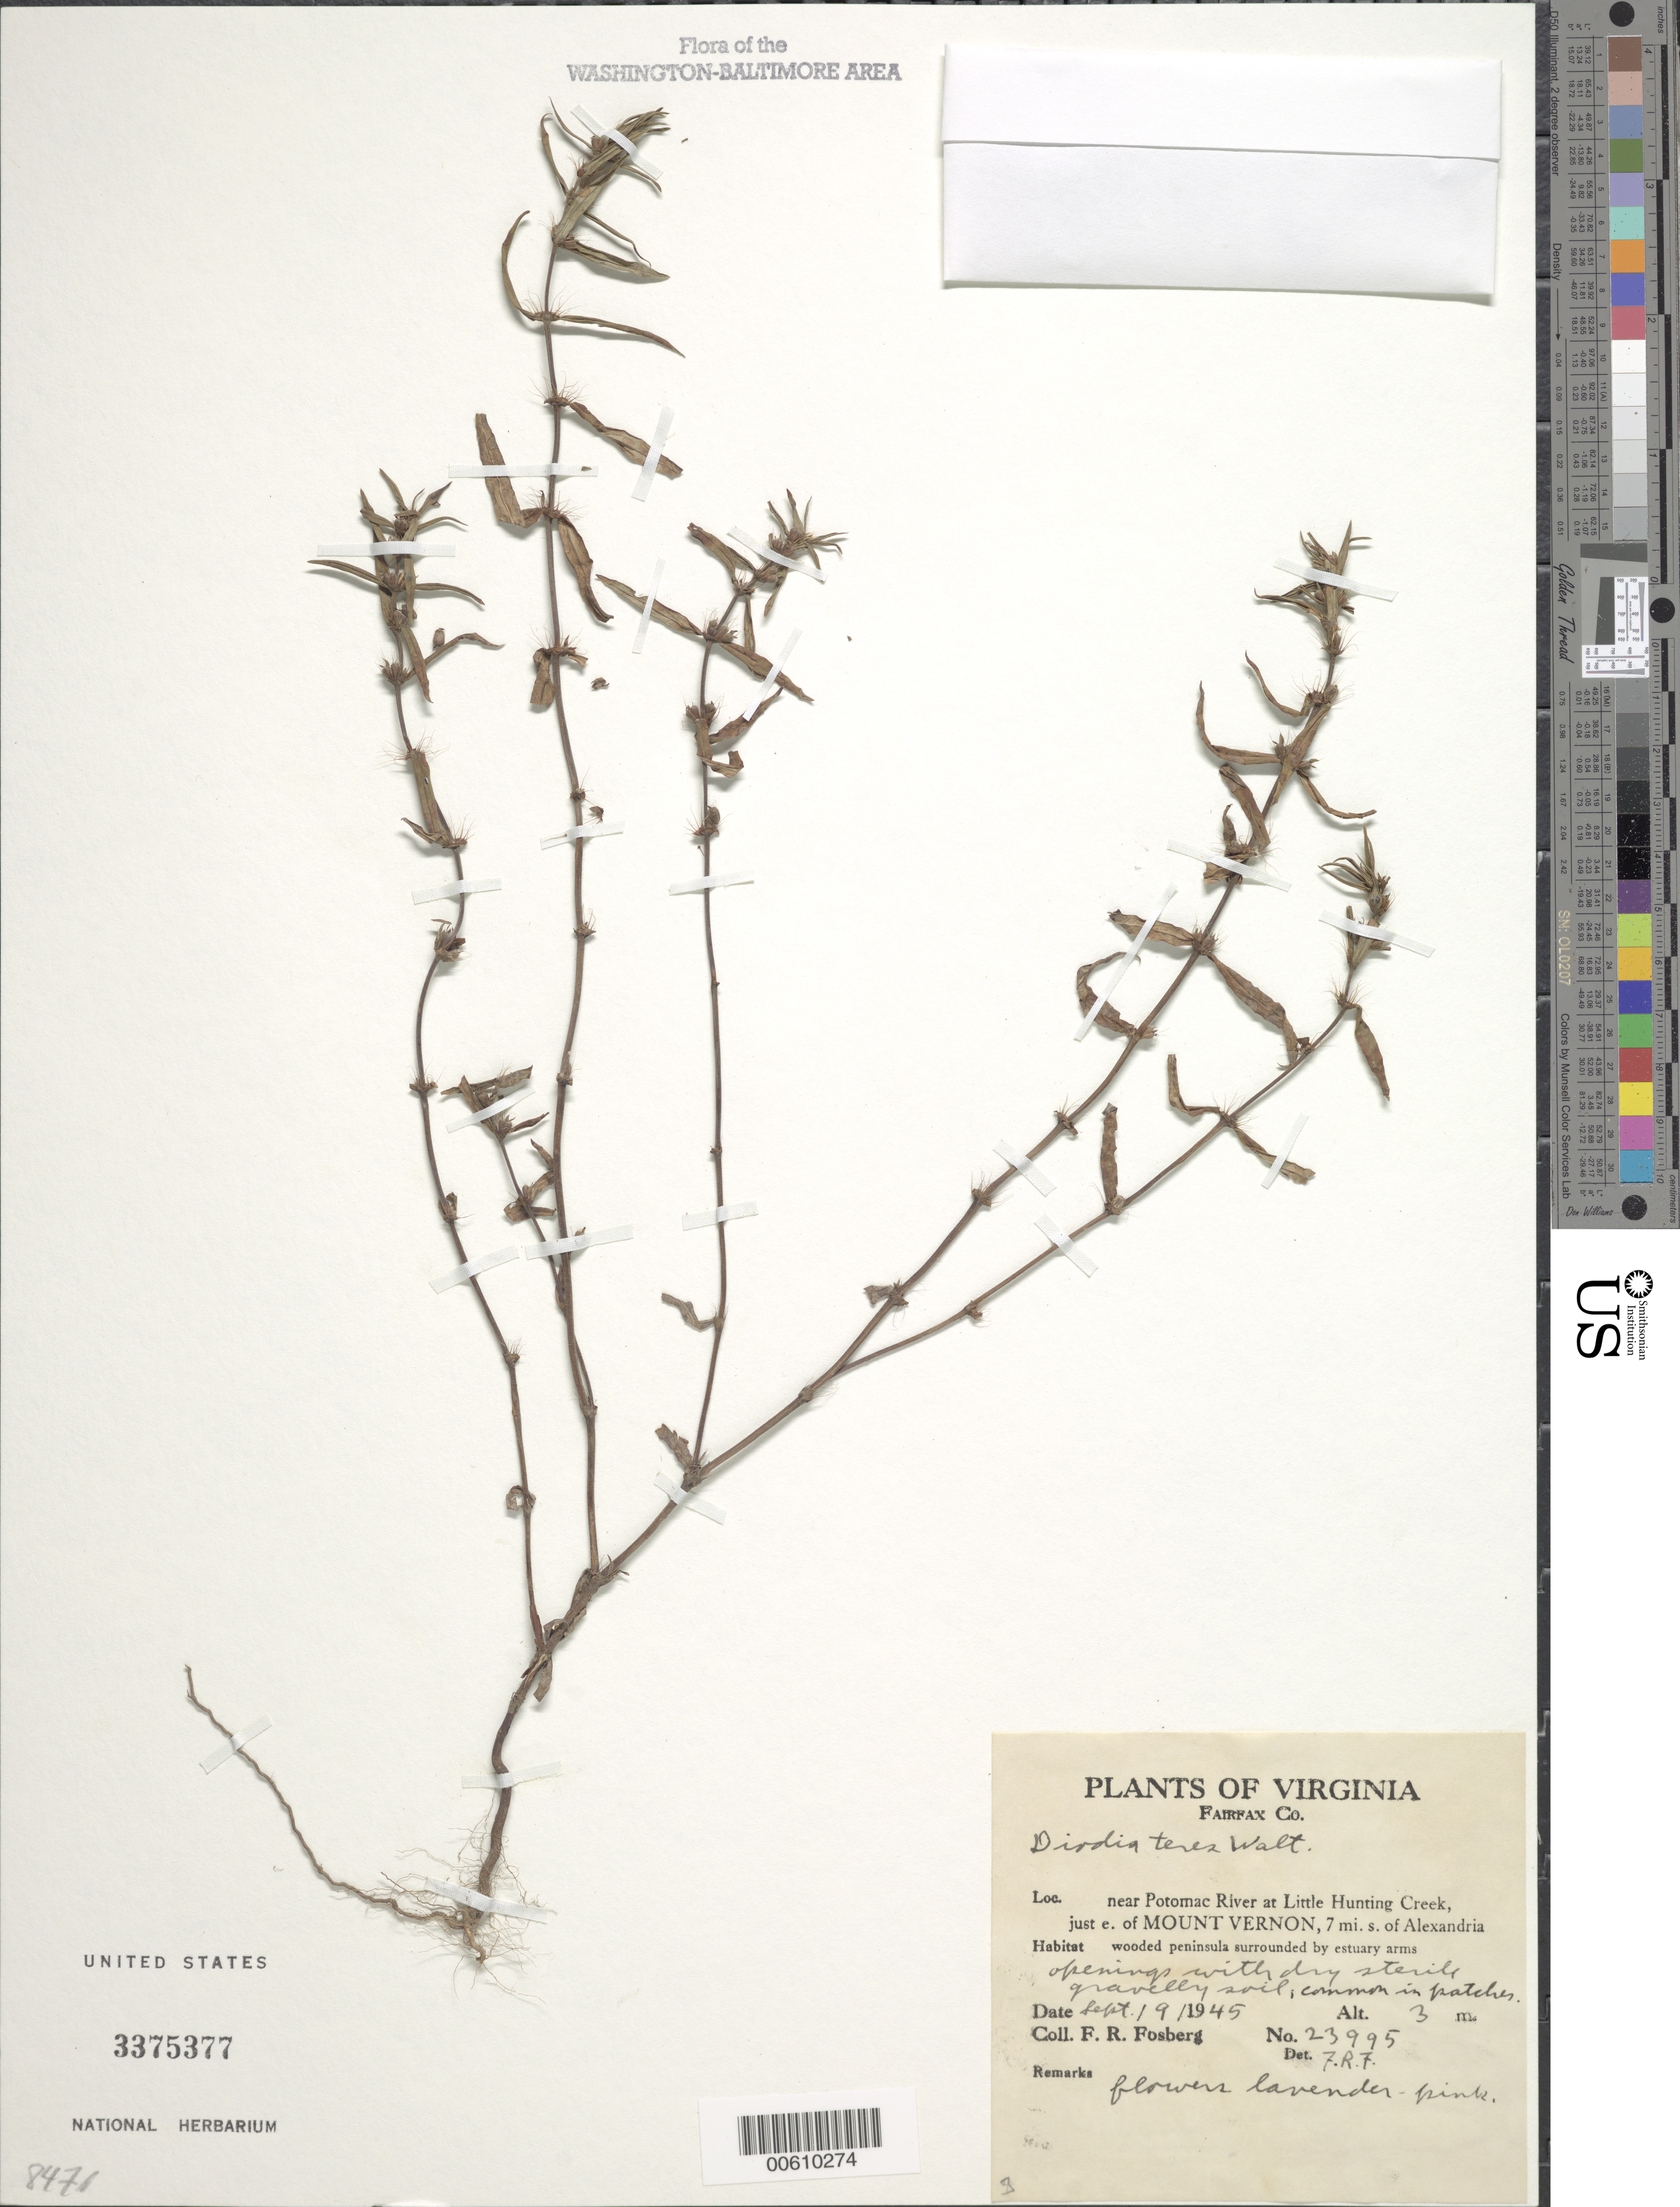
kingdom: Plantae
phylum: Tracheophyta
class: Magnoliopsida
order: Gentianales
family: Rubiaceae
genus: Diodia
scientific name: Diodia teres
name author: Walter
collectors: F. R. Fosberg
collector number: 23995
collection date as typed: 09 Sep 1945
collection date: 1945-09-09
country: United States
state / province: Virginia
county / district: Fairfax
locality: Near Potomac River at Little Hunting Creek, E of Mount Vernon, S of Alexandria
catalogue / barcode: US 3375377